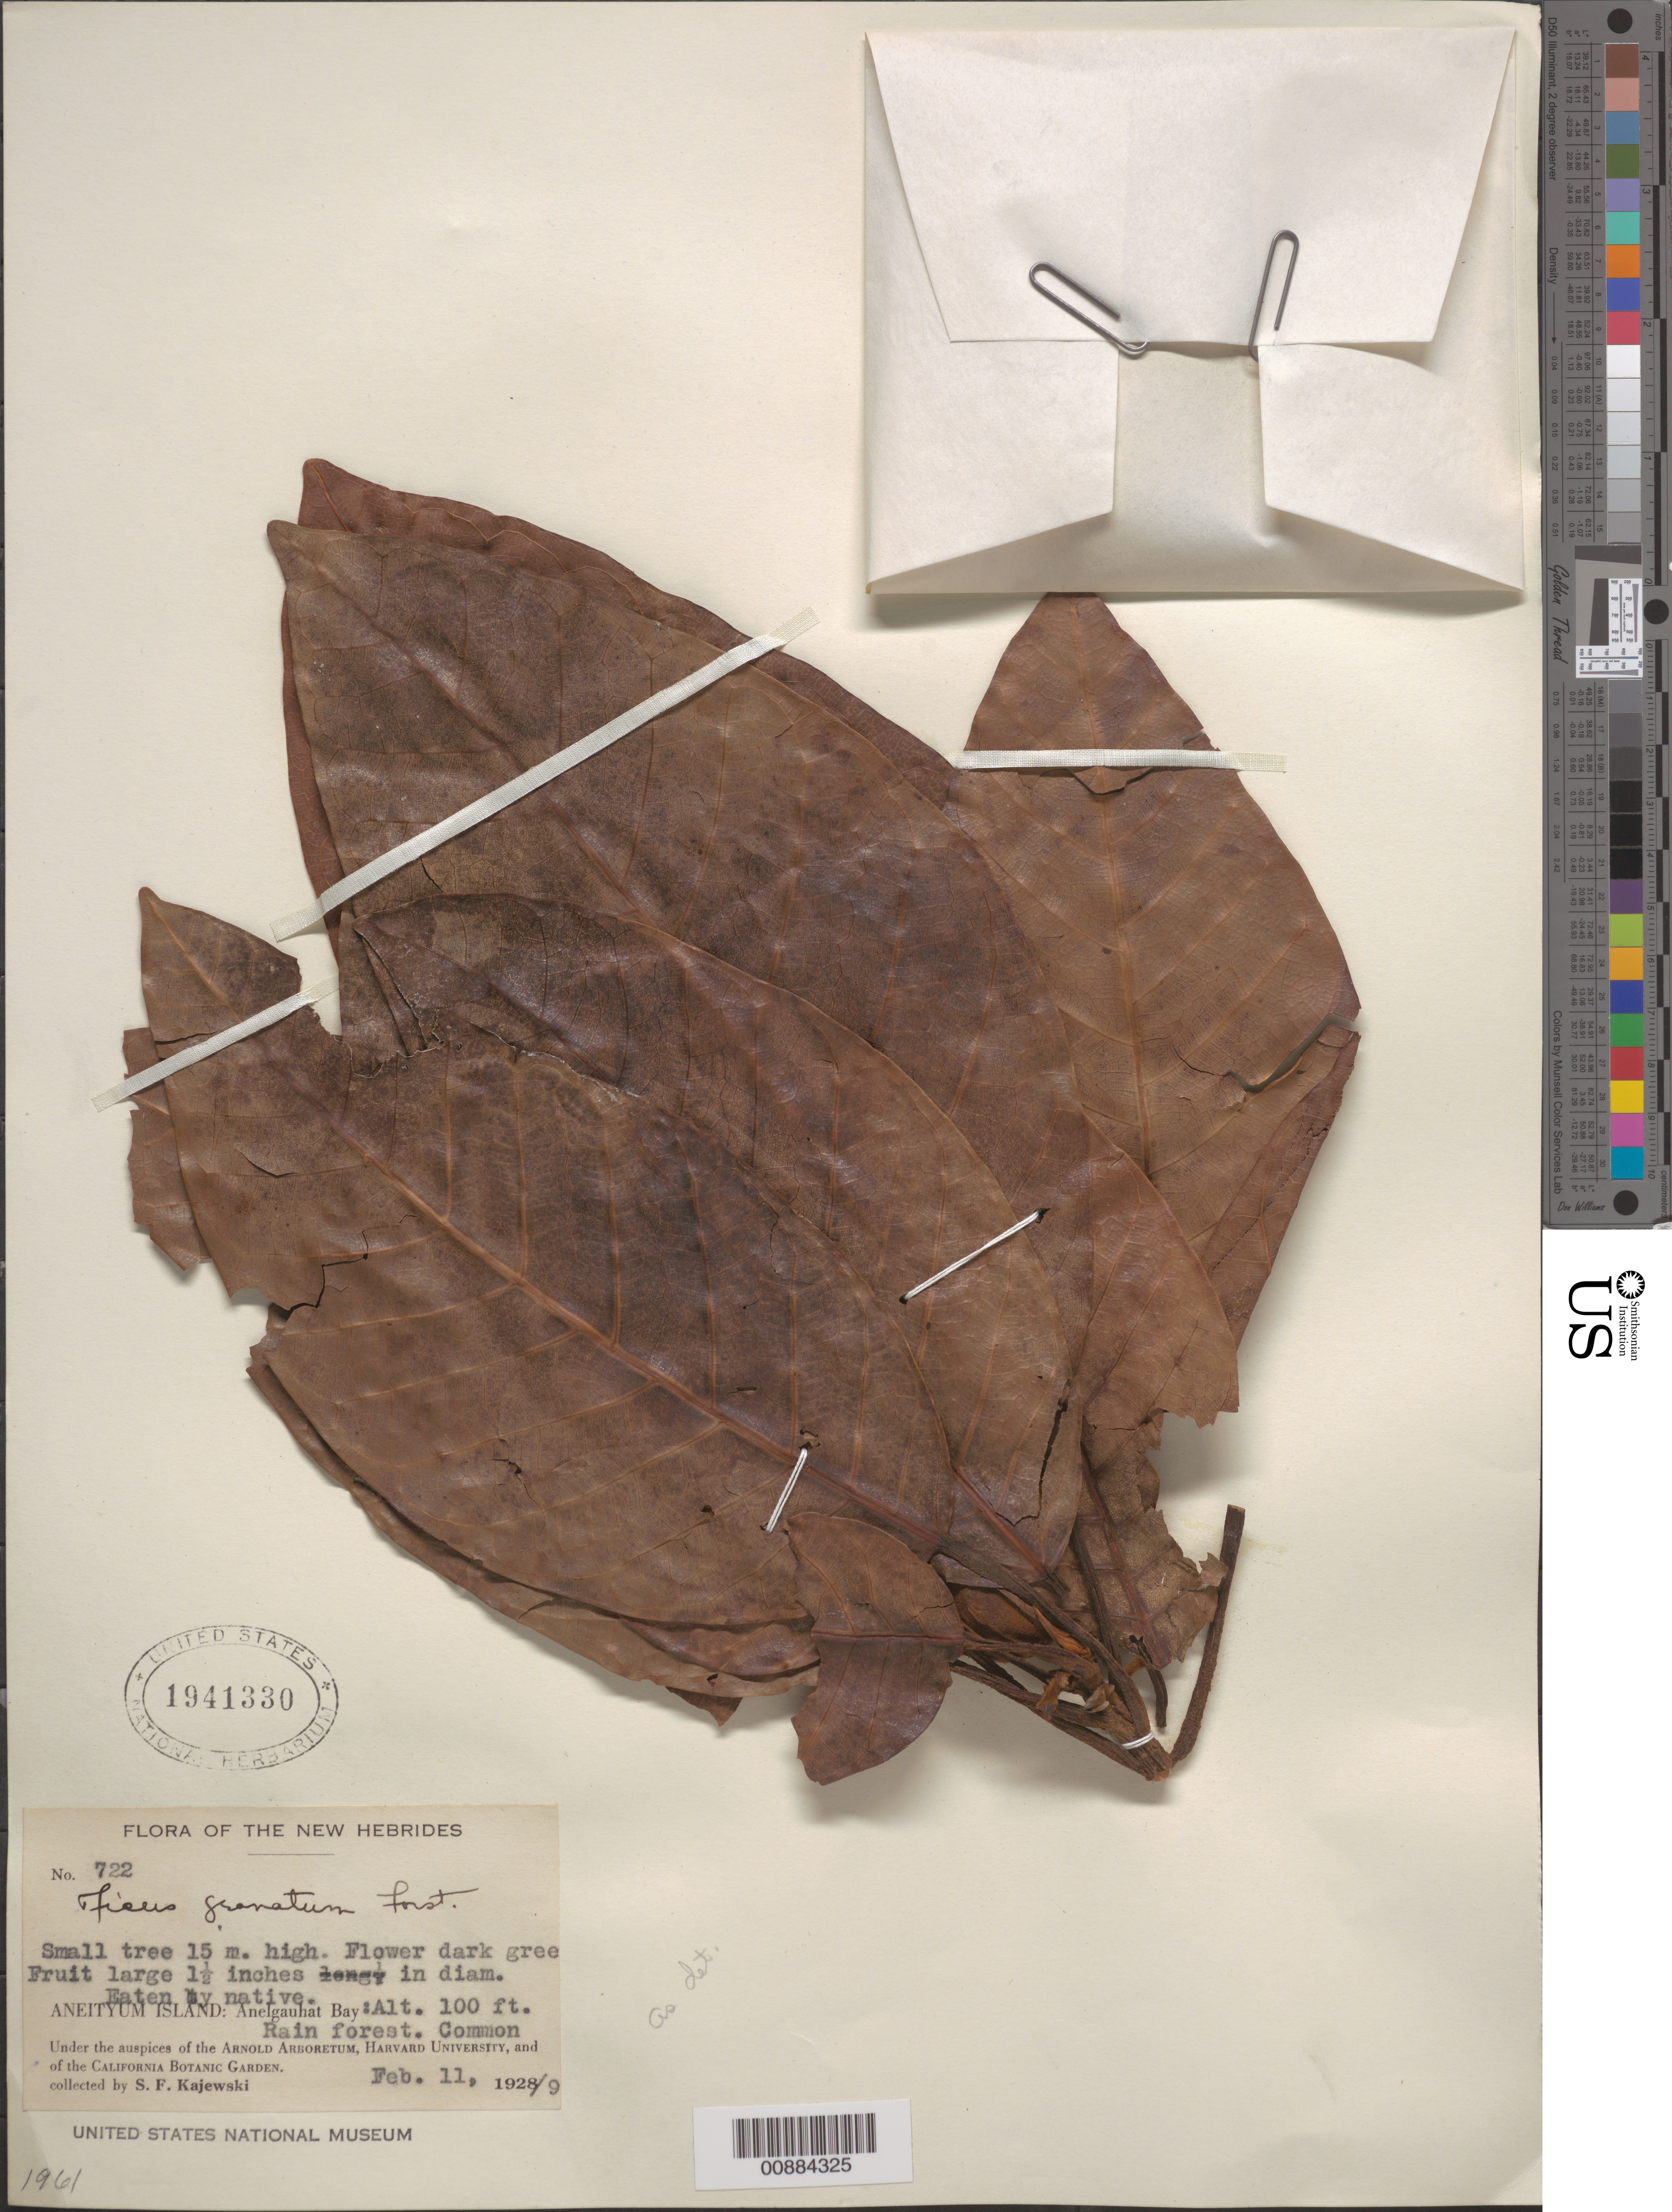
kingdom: Plantae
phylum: Tracheophyta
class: Magnoliopsida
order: Rosales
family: Moraceae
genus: Ficus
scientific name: Ficus granatum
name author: G. Forst.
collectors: S. Kajewski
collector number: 722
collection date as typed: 11 Feb 1928 to 1929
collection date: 1928-02-11/1929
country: Vanuatu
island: Anatom [Aneityum]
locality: Anelgauhat Bay.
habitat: Rain forest. Common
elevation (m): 30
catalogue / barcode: US 1941330